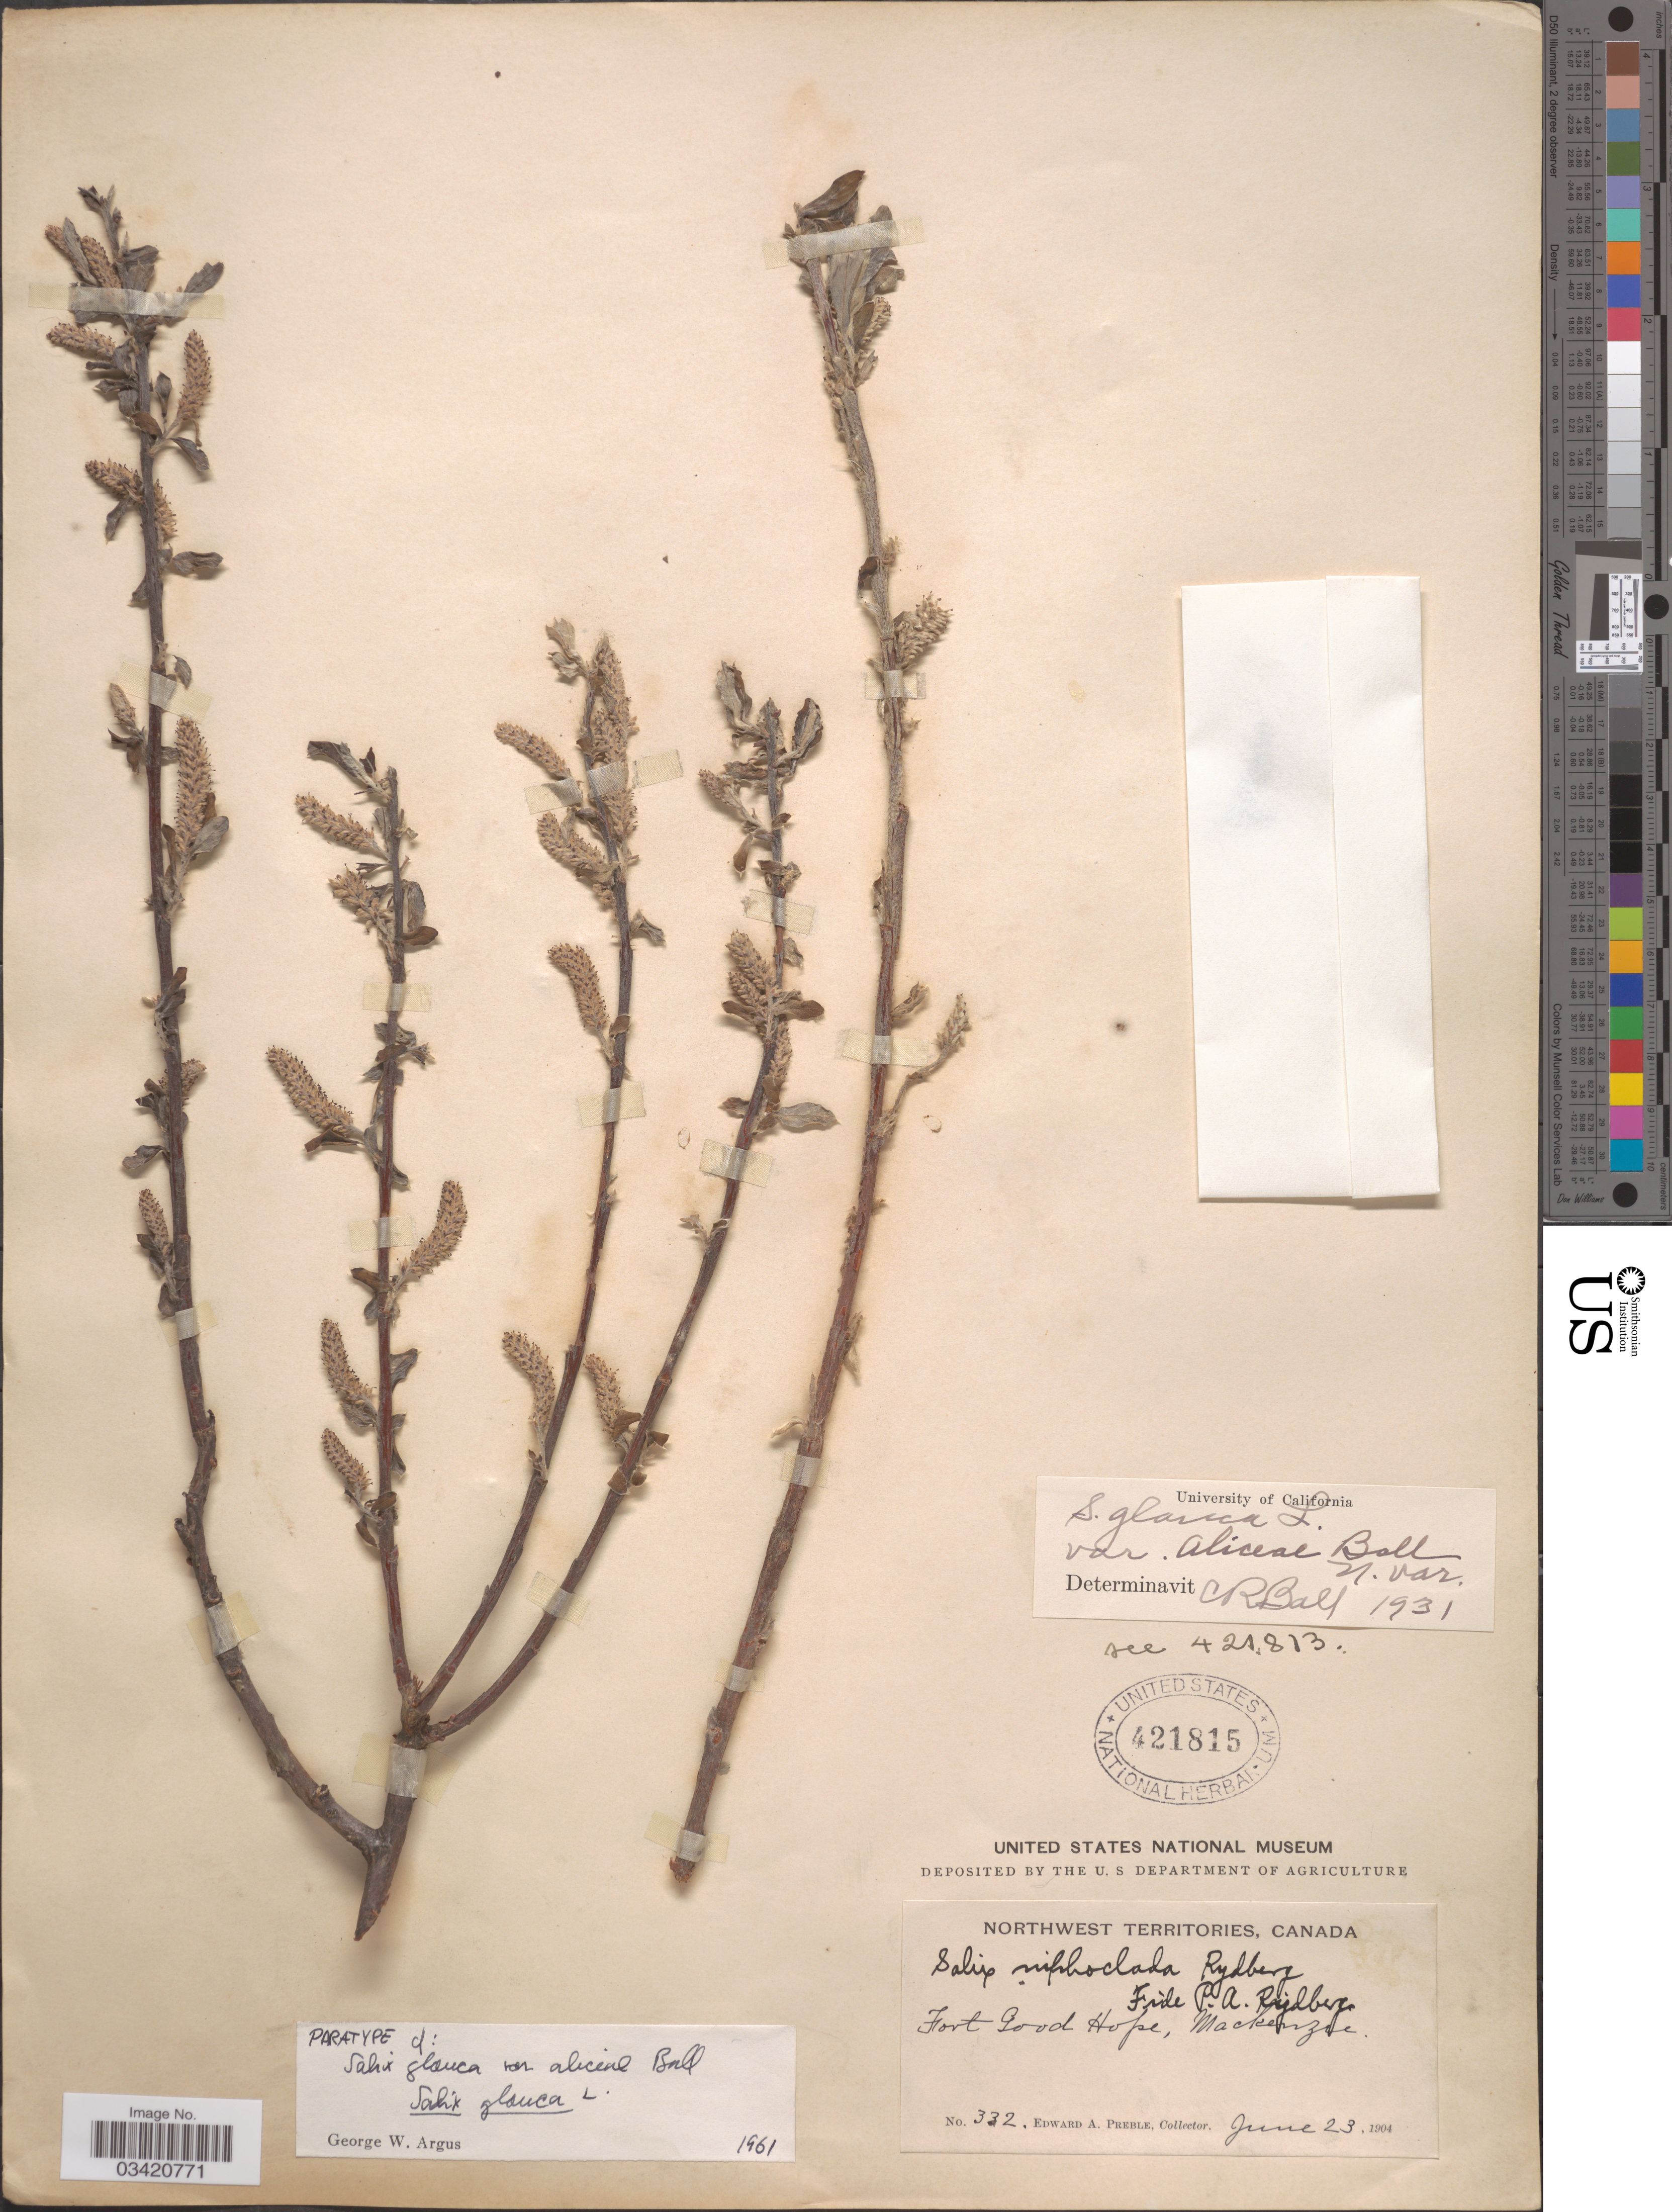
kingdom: Plantae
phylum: Tracheophyta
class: Magnoliopsida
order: Malpighiales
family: Salicaceae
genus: Salix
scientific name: Salix glauca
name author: L.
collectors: E. Preble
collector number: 332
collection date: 1904-06-23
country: Canada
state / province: Northwest Territories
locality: Fort Good Hope, Mackenzie.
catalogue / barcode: US 421815